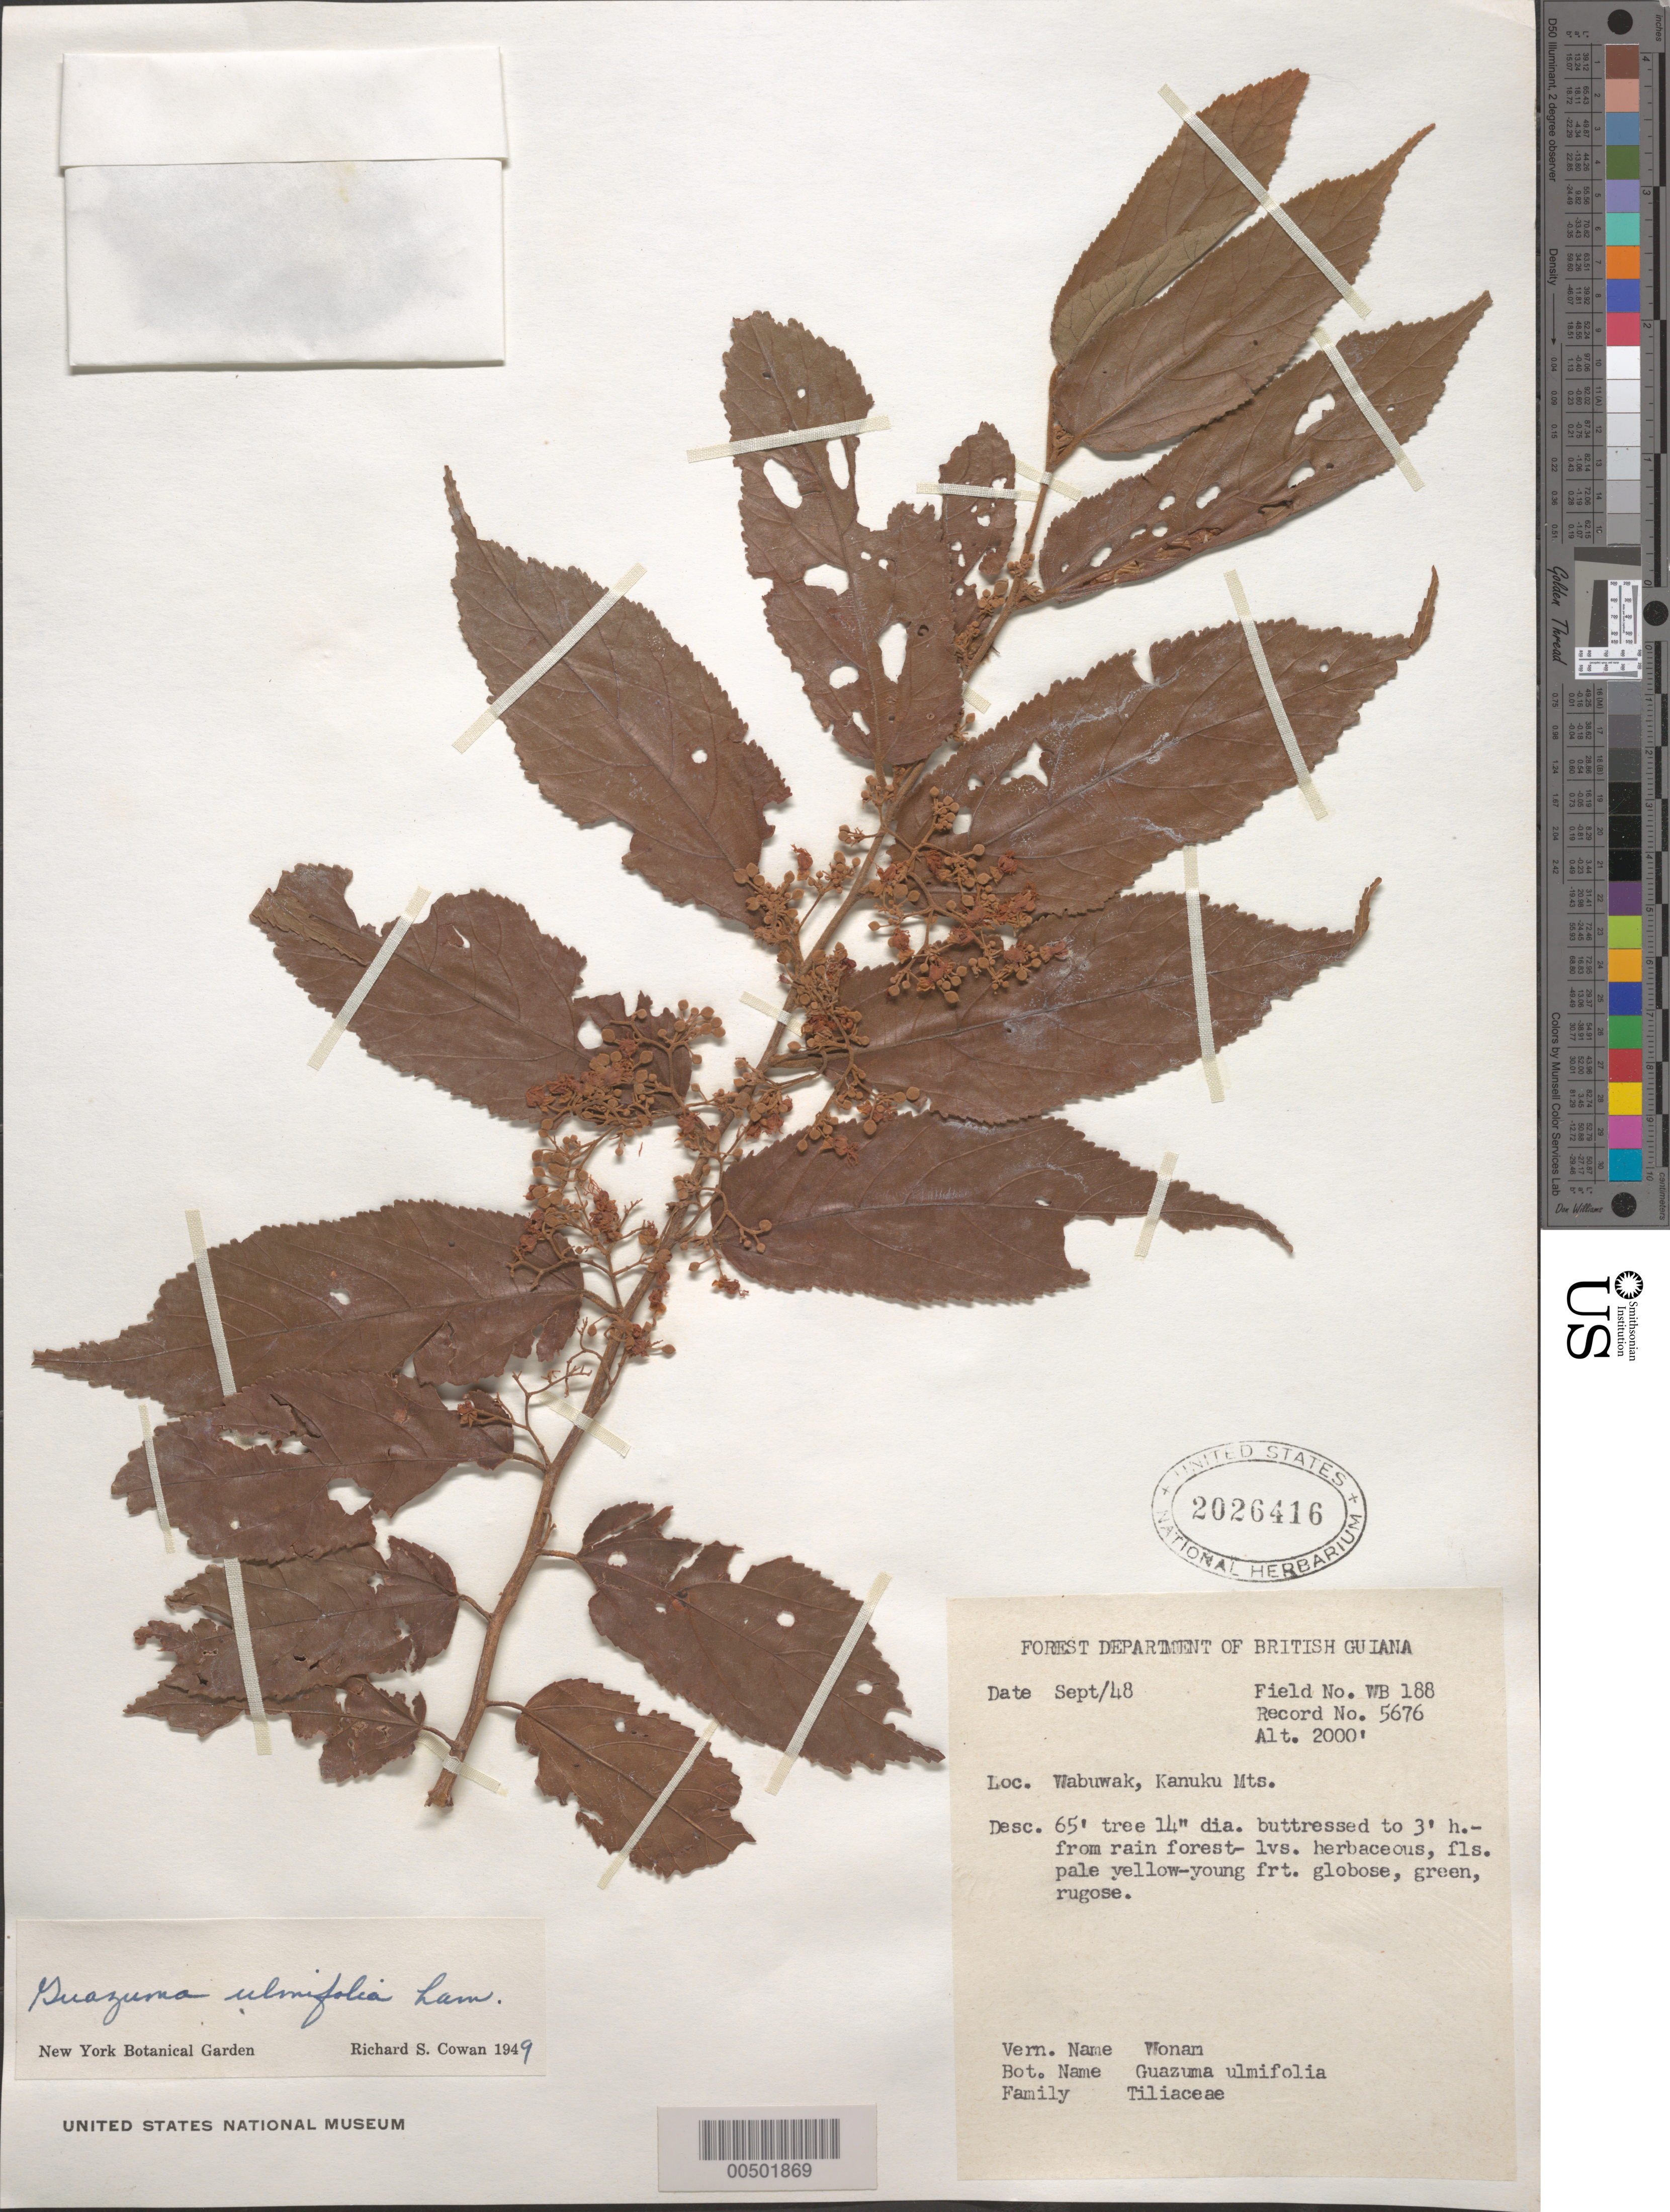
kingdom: Plantae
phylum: Tracheophyta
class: Magnoliopsida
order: Malvales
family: Malvaceae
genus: Guazuma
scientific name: Guazuma ulmifolia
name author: Lam.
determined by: Cowan, R. S.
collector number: WB 188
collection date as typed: Sep 1948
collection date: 1948-09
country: Guyana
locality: Wabuwak, Kanuku Mtns.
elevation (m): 610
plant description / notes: Common name: Wonam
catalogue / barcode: US 2026416